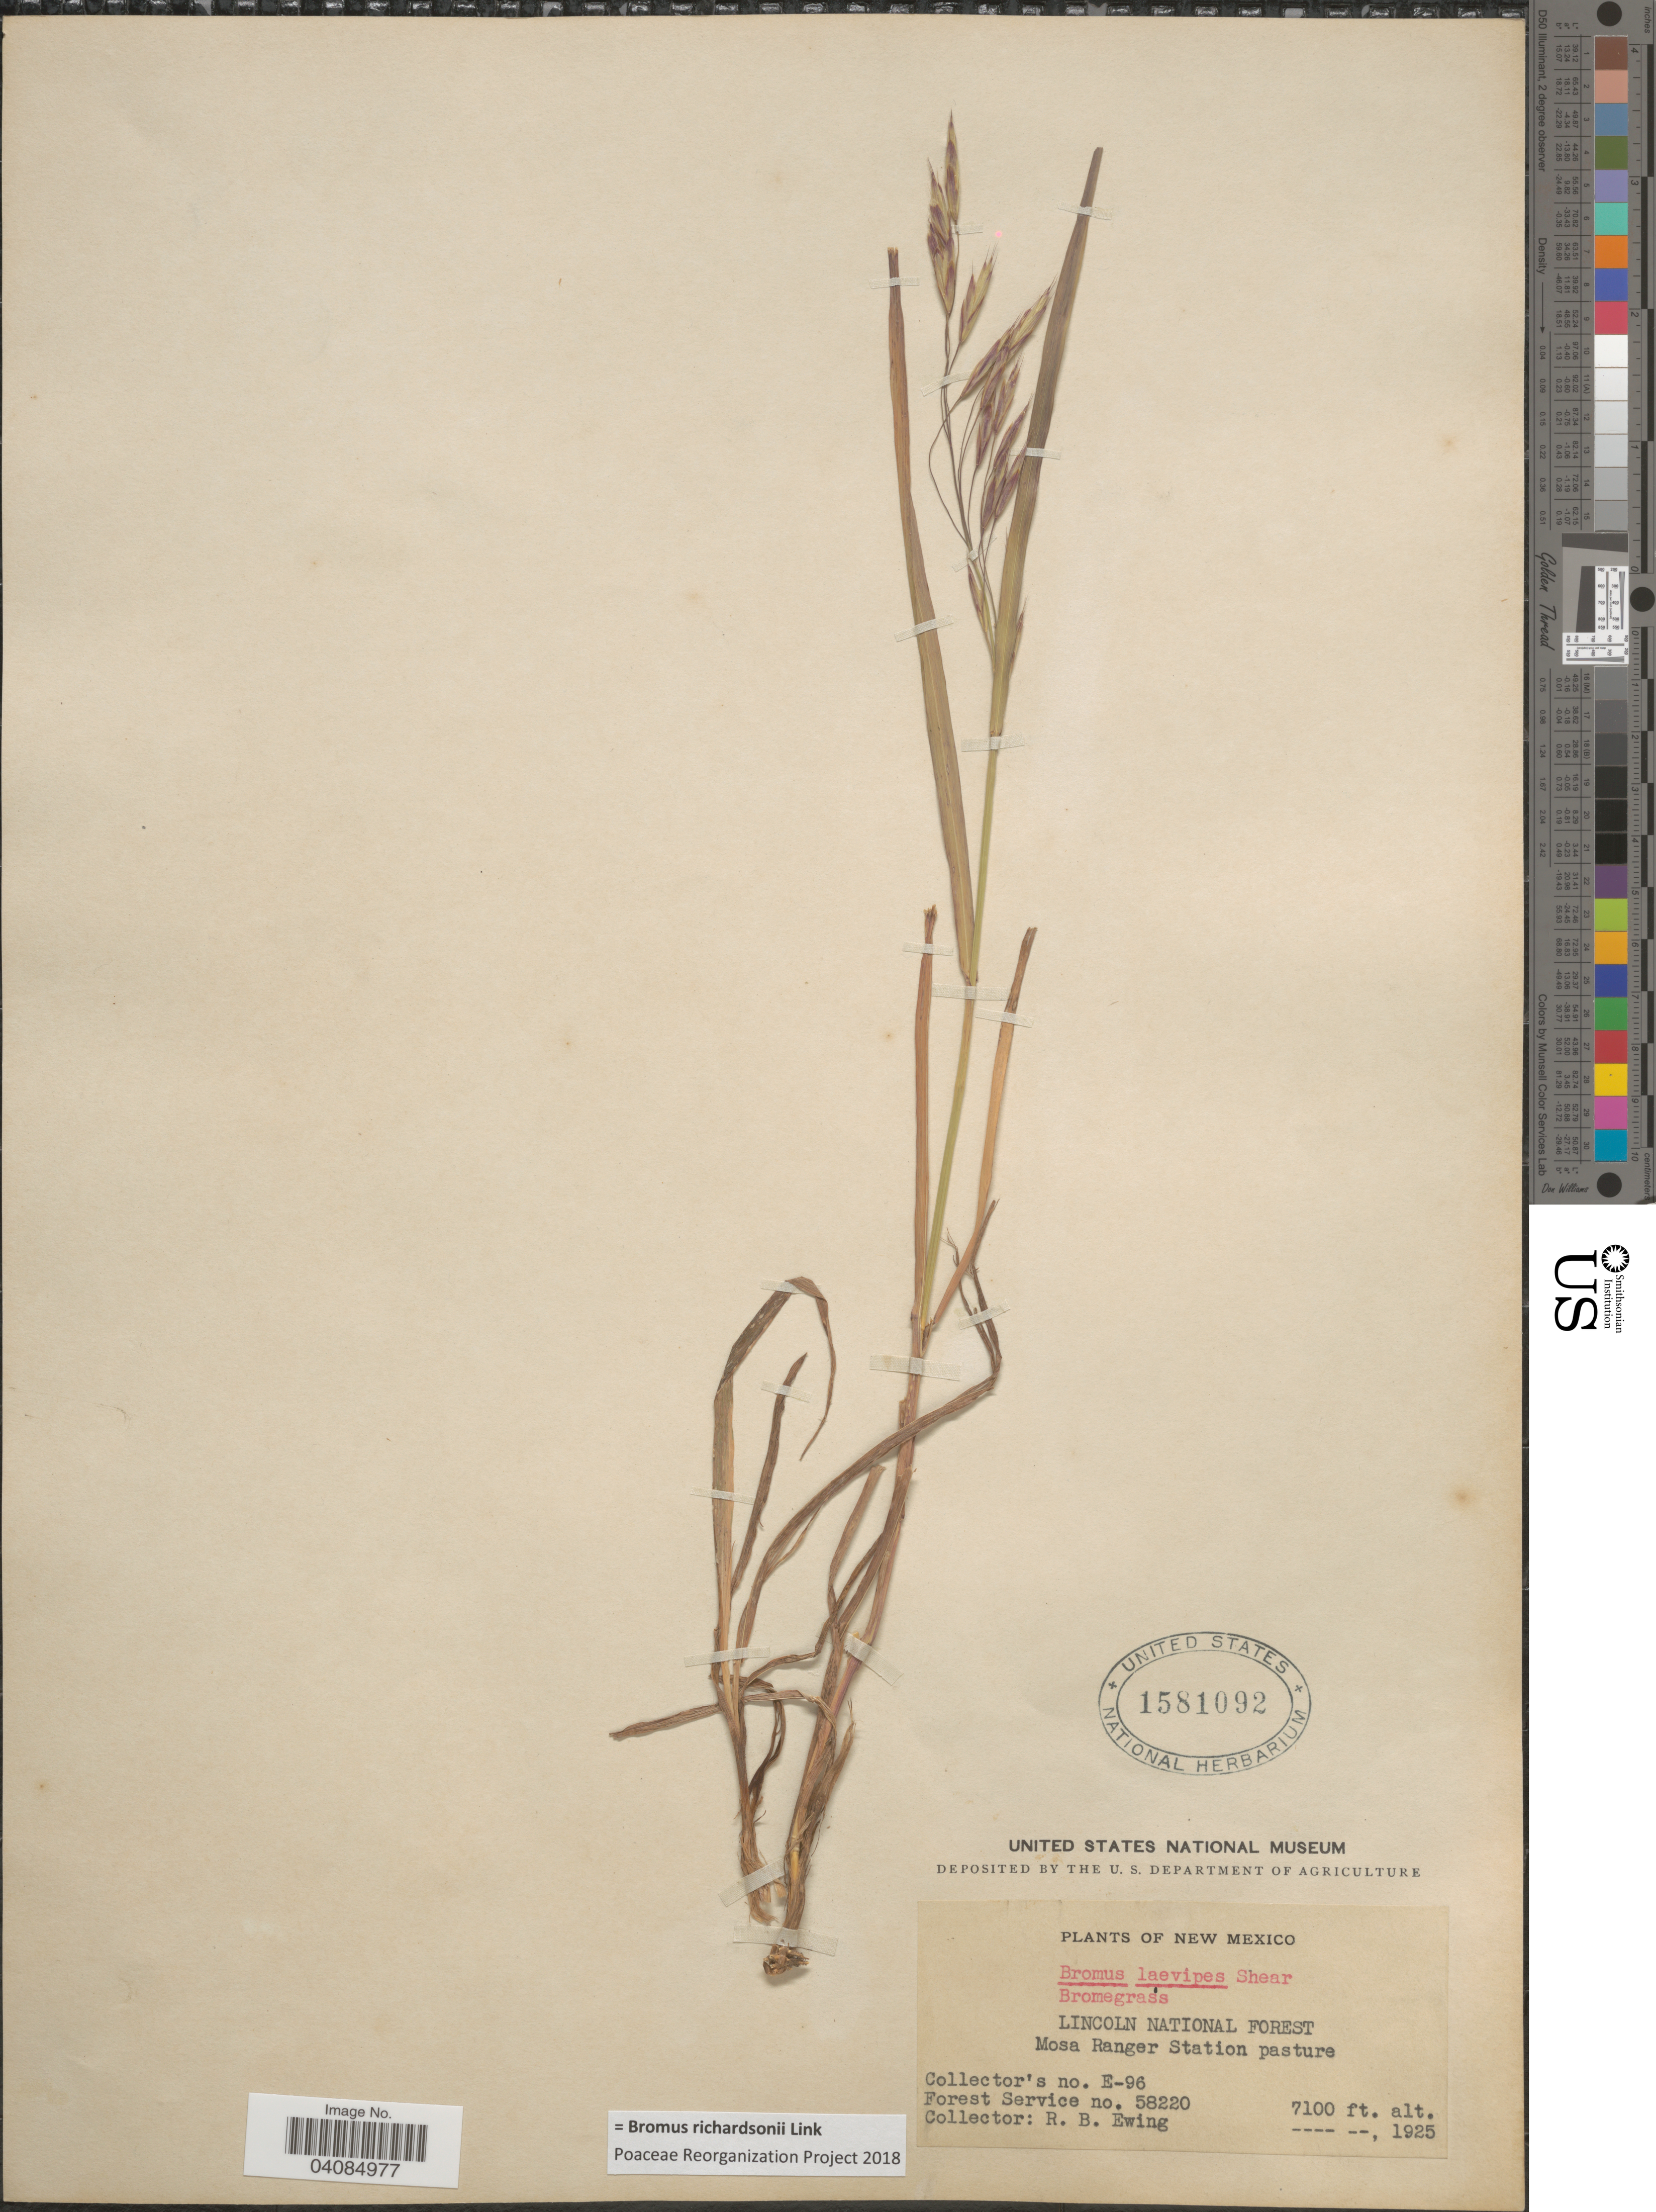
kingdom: Plantae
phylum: Tracheophyta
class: Liliopsida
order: Poales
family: Poaceae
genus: Bromus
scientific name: Bromus racemosus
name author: L.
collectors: R. Ewing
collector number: E-96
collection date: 1925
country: United States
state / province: New Mexico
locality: Lincoln National Forest. Mosa Ranger Station pasture.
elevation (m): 2164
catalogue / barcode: US 1581092